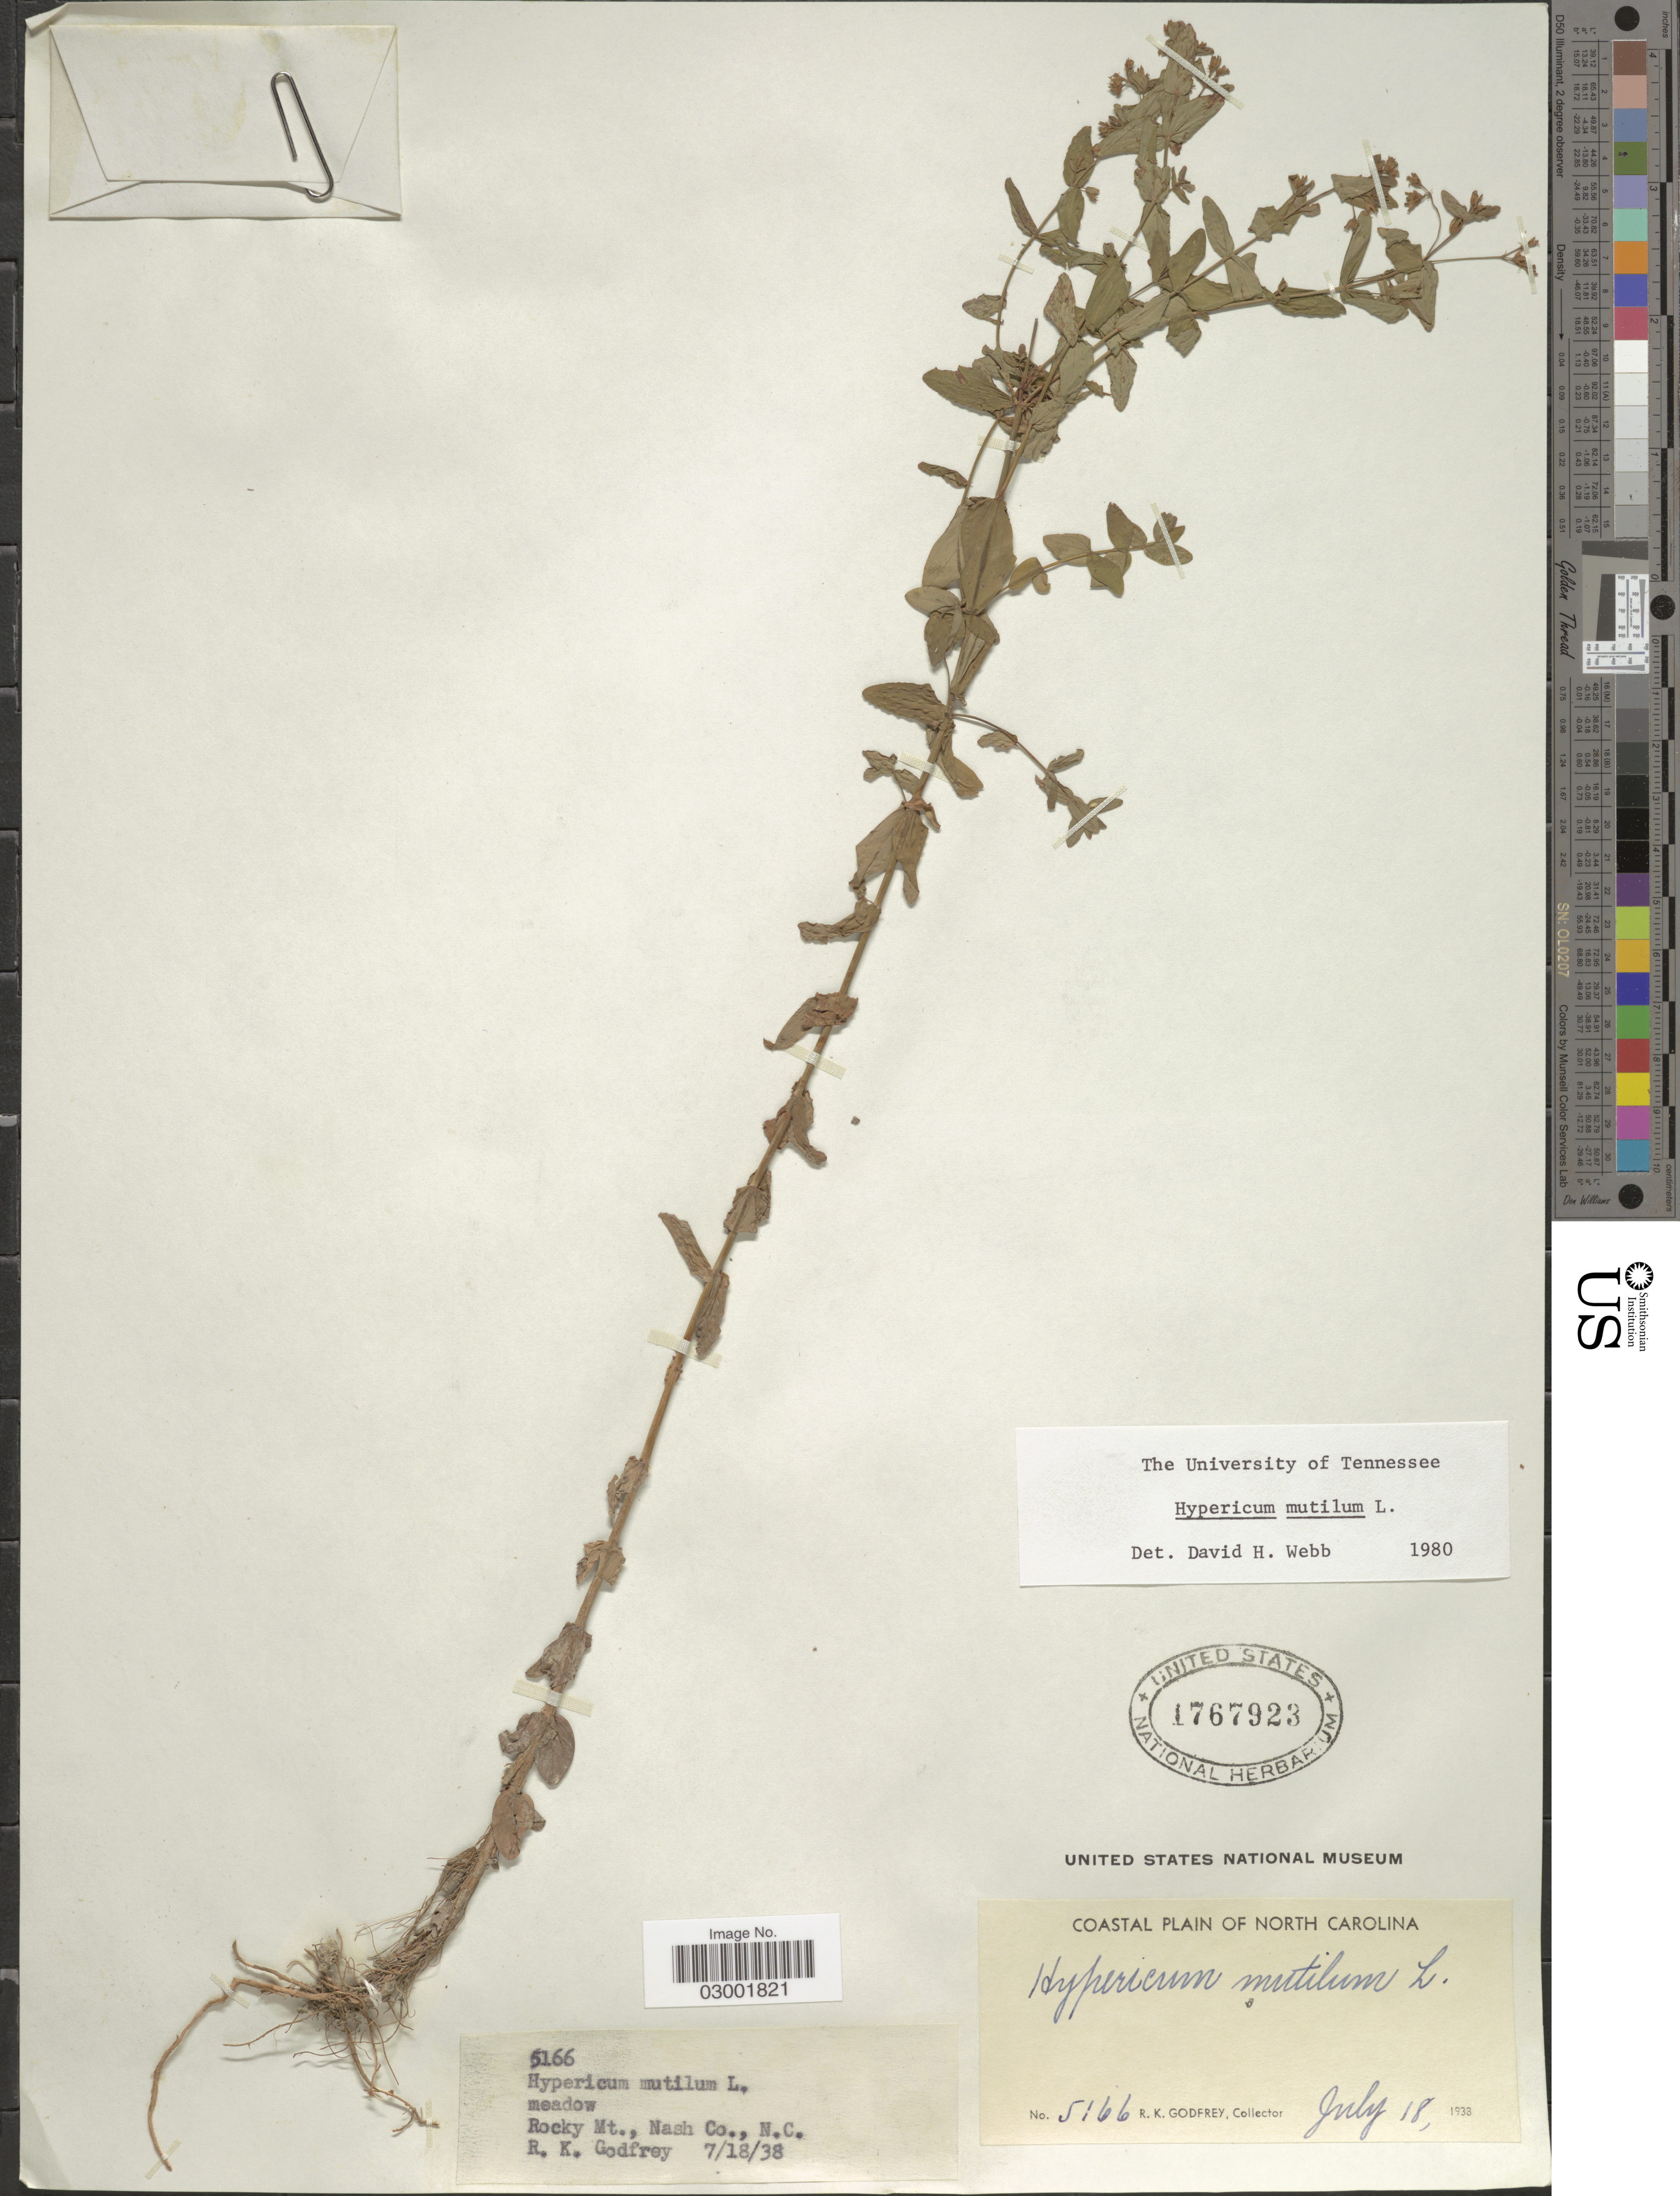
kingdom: Plantae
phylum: Tracheophyta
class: Magnoliopsida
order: Malpighiales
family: Hypericaceae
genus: Hypericum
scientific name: Hypericum mutilum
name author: L.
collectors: R. K. Godfrey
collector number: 5166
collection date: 1938-07-18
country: United States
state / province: North Carolina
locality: Coastal Plain of North Carolina. Meadow, Rocky Mt., Nash Co., N.C.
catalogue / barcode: US 1767923